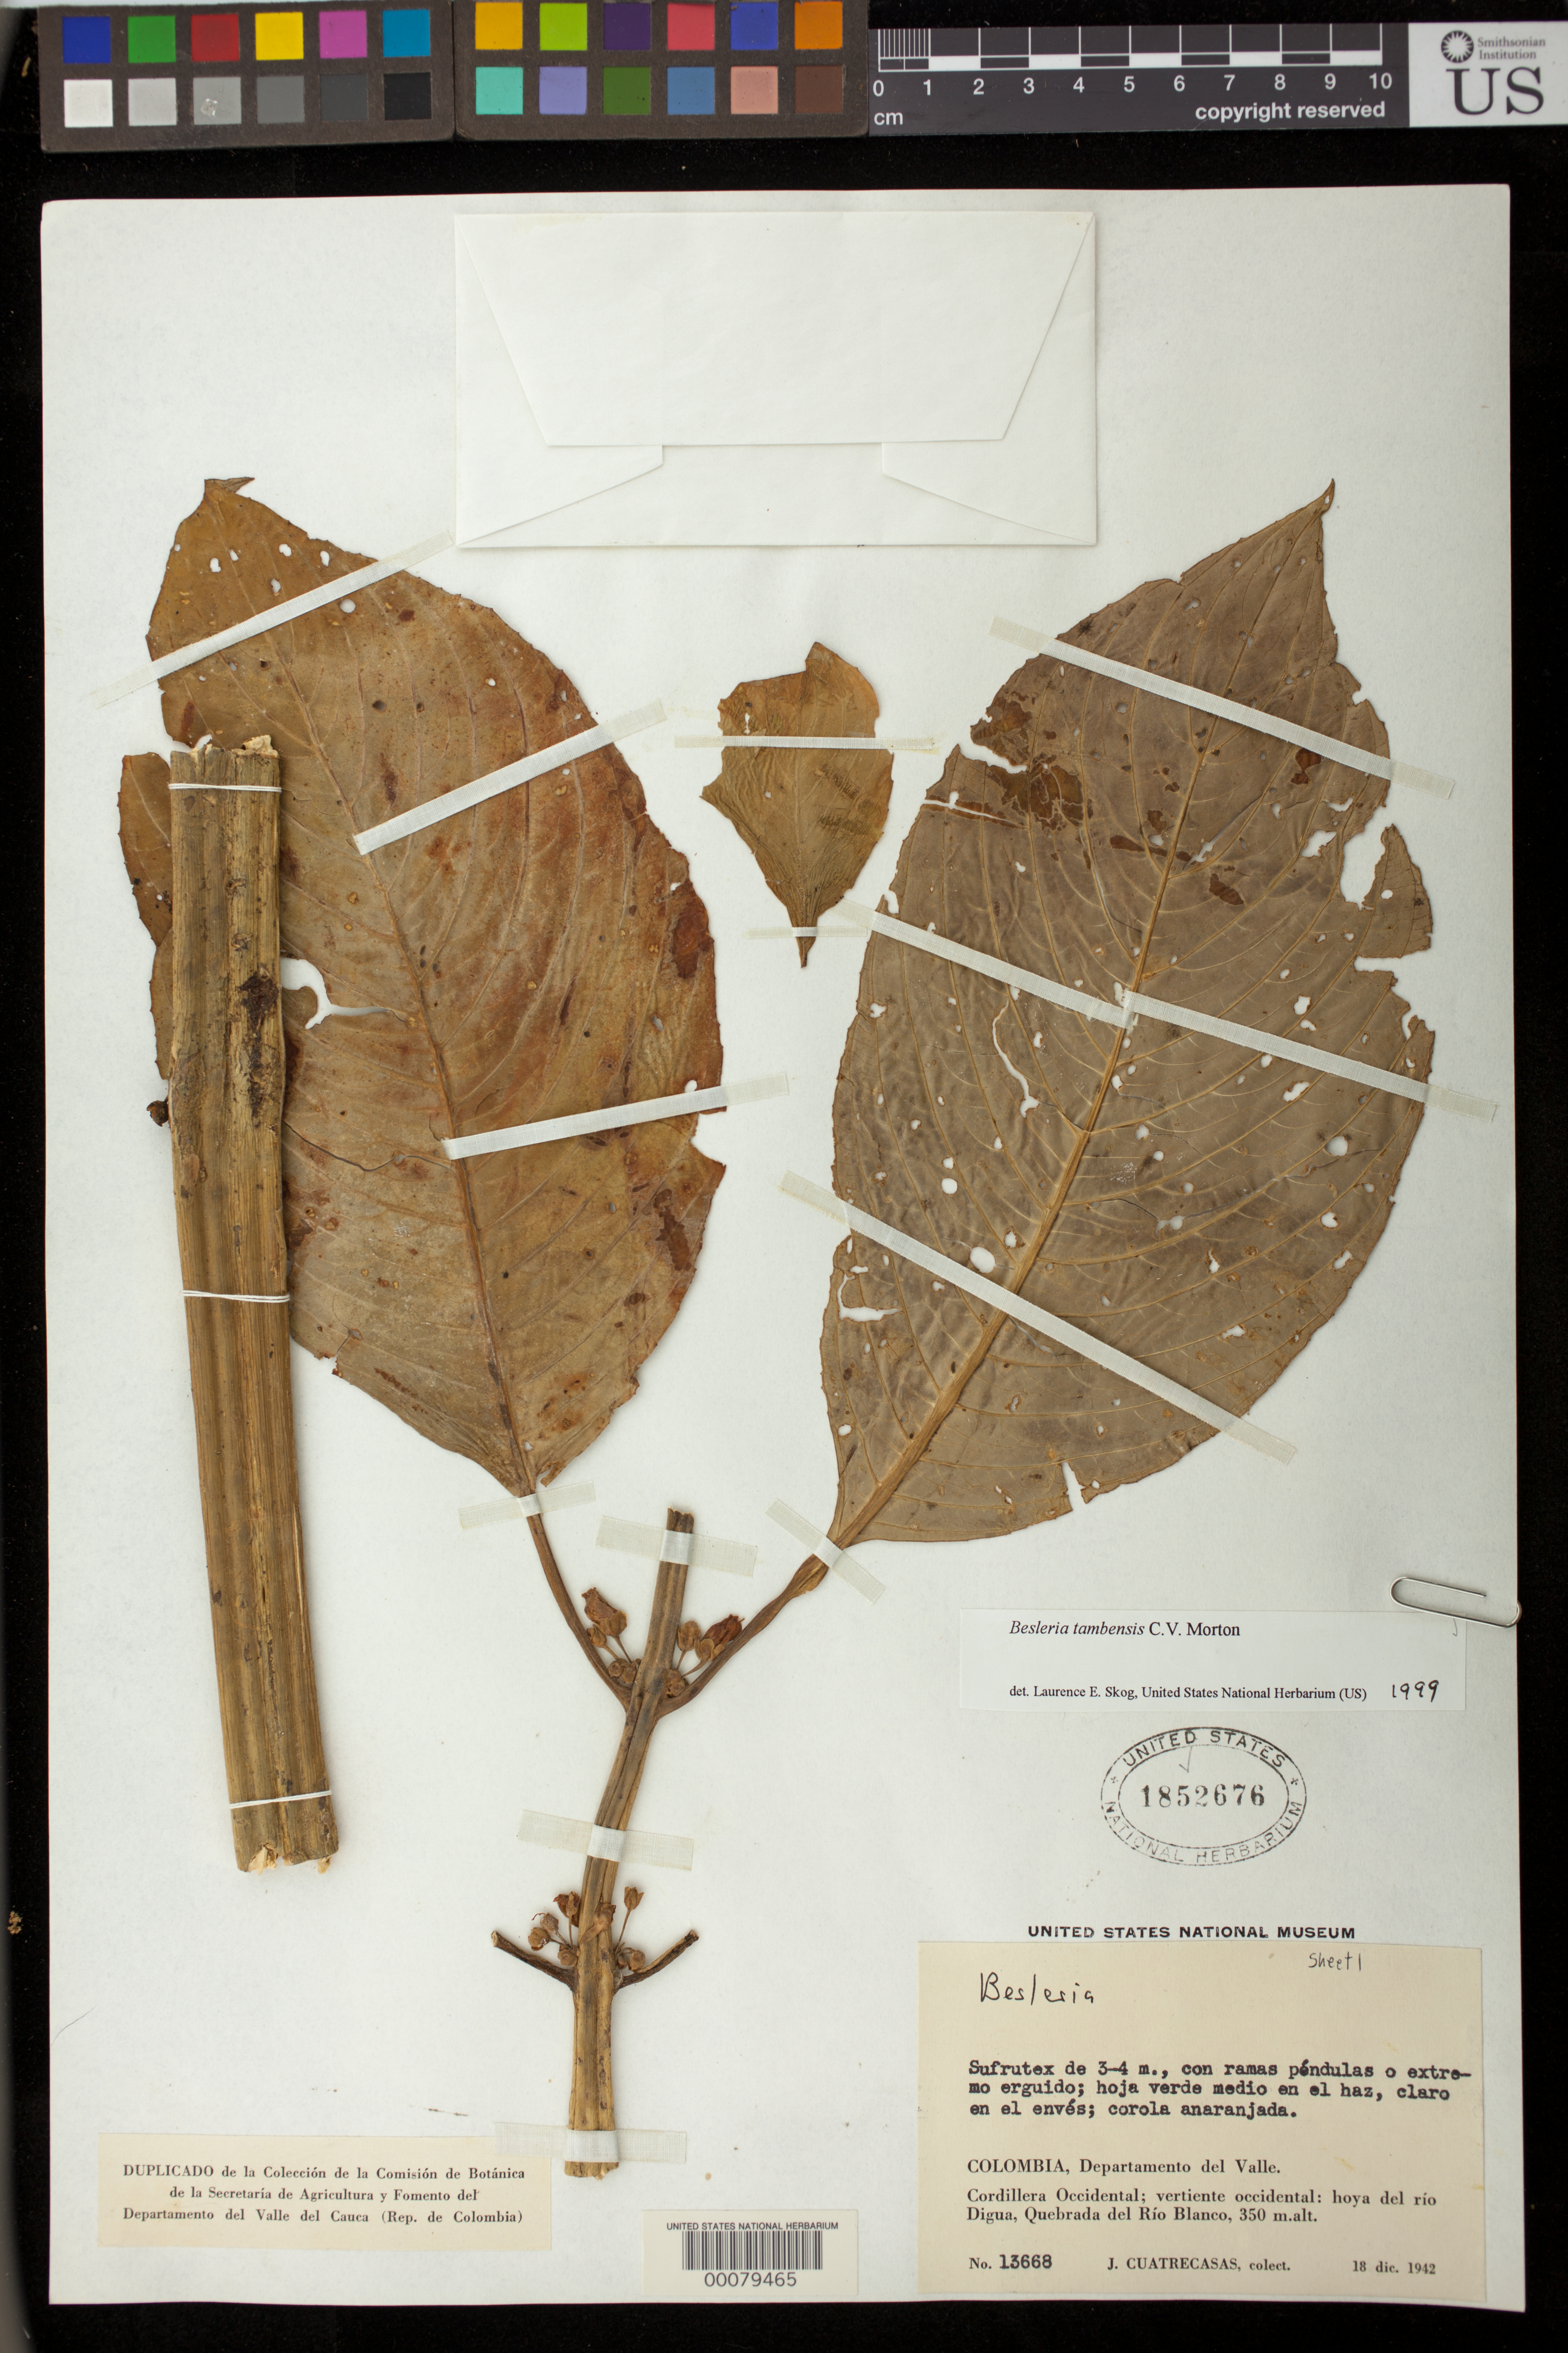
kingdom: Plantae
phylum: Tracheophyta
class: Magnoliopsida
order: Lamiales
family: Gesneriaceae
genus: Besleria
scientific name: Besleria tambensis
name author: C.V. Morton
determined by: Skog, Laurence E.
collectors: J. Cuatrecasas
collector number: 13668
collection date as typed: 18 Dec 1942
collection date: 1942-12-18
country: Colombia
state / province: Valle del Cauca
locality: Cordillera Occidental; vertiente occidental: hoya del río Digua, Quebrada del Río Blanco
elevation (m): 350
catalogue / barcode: US 1852676